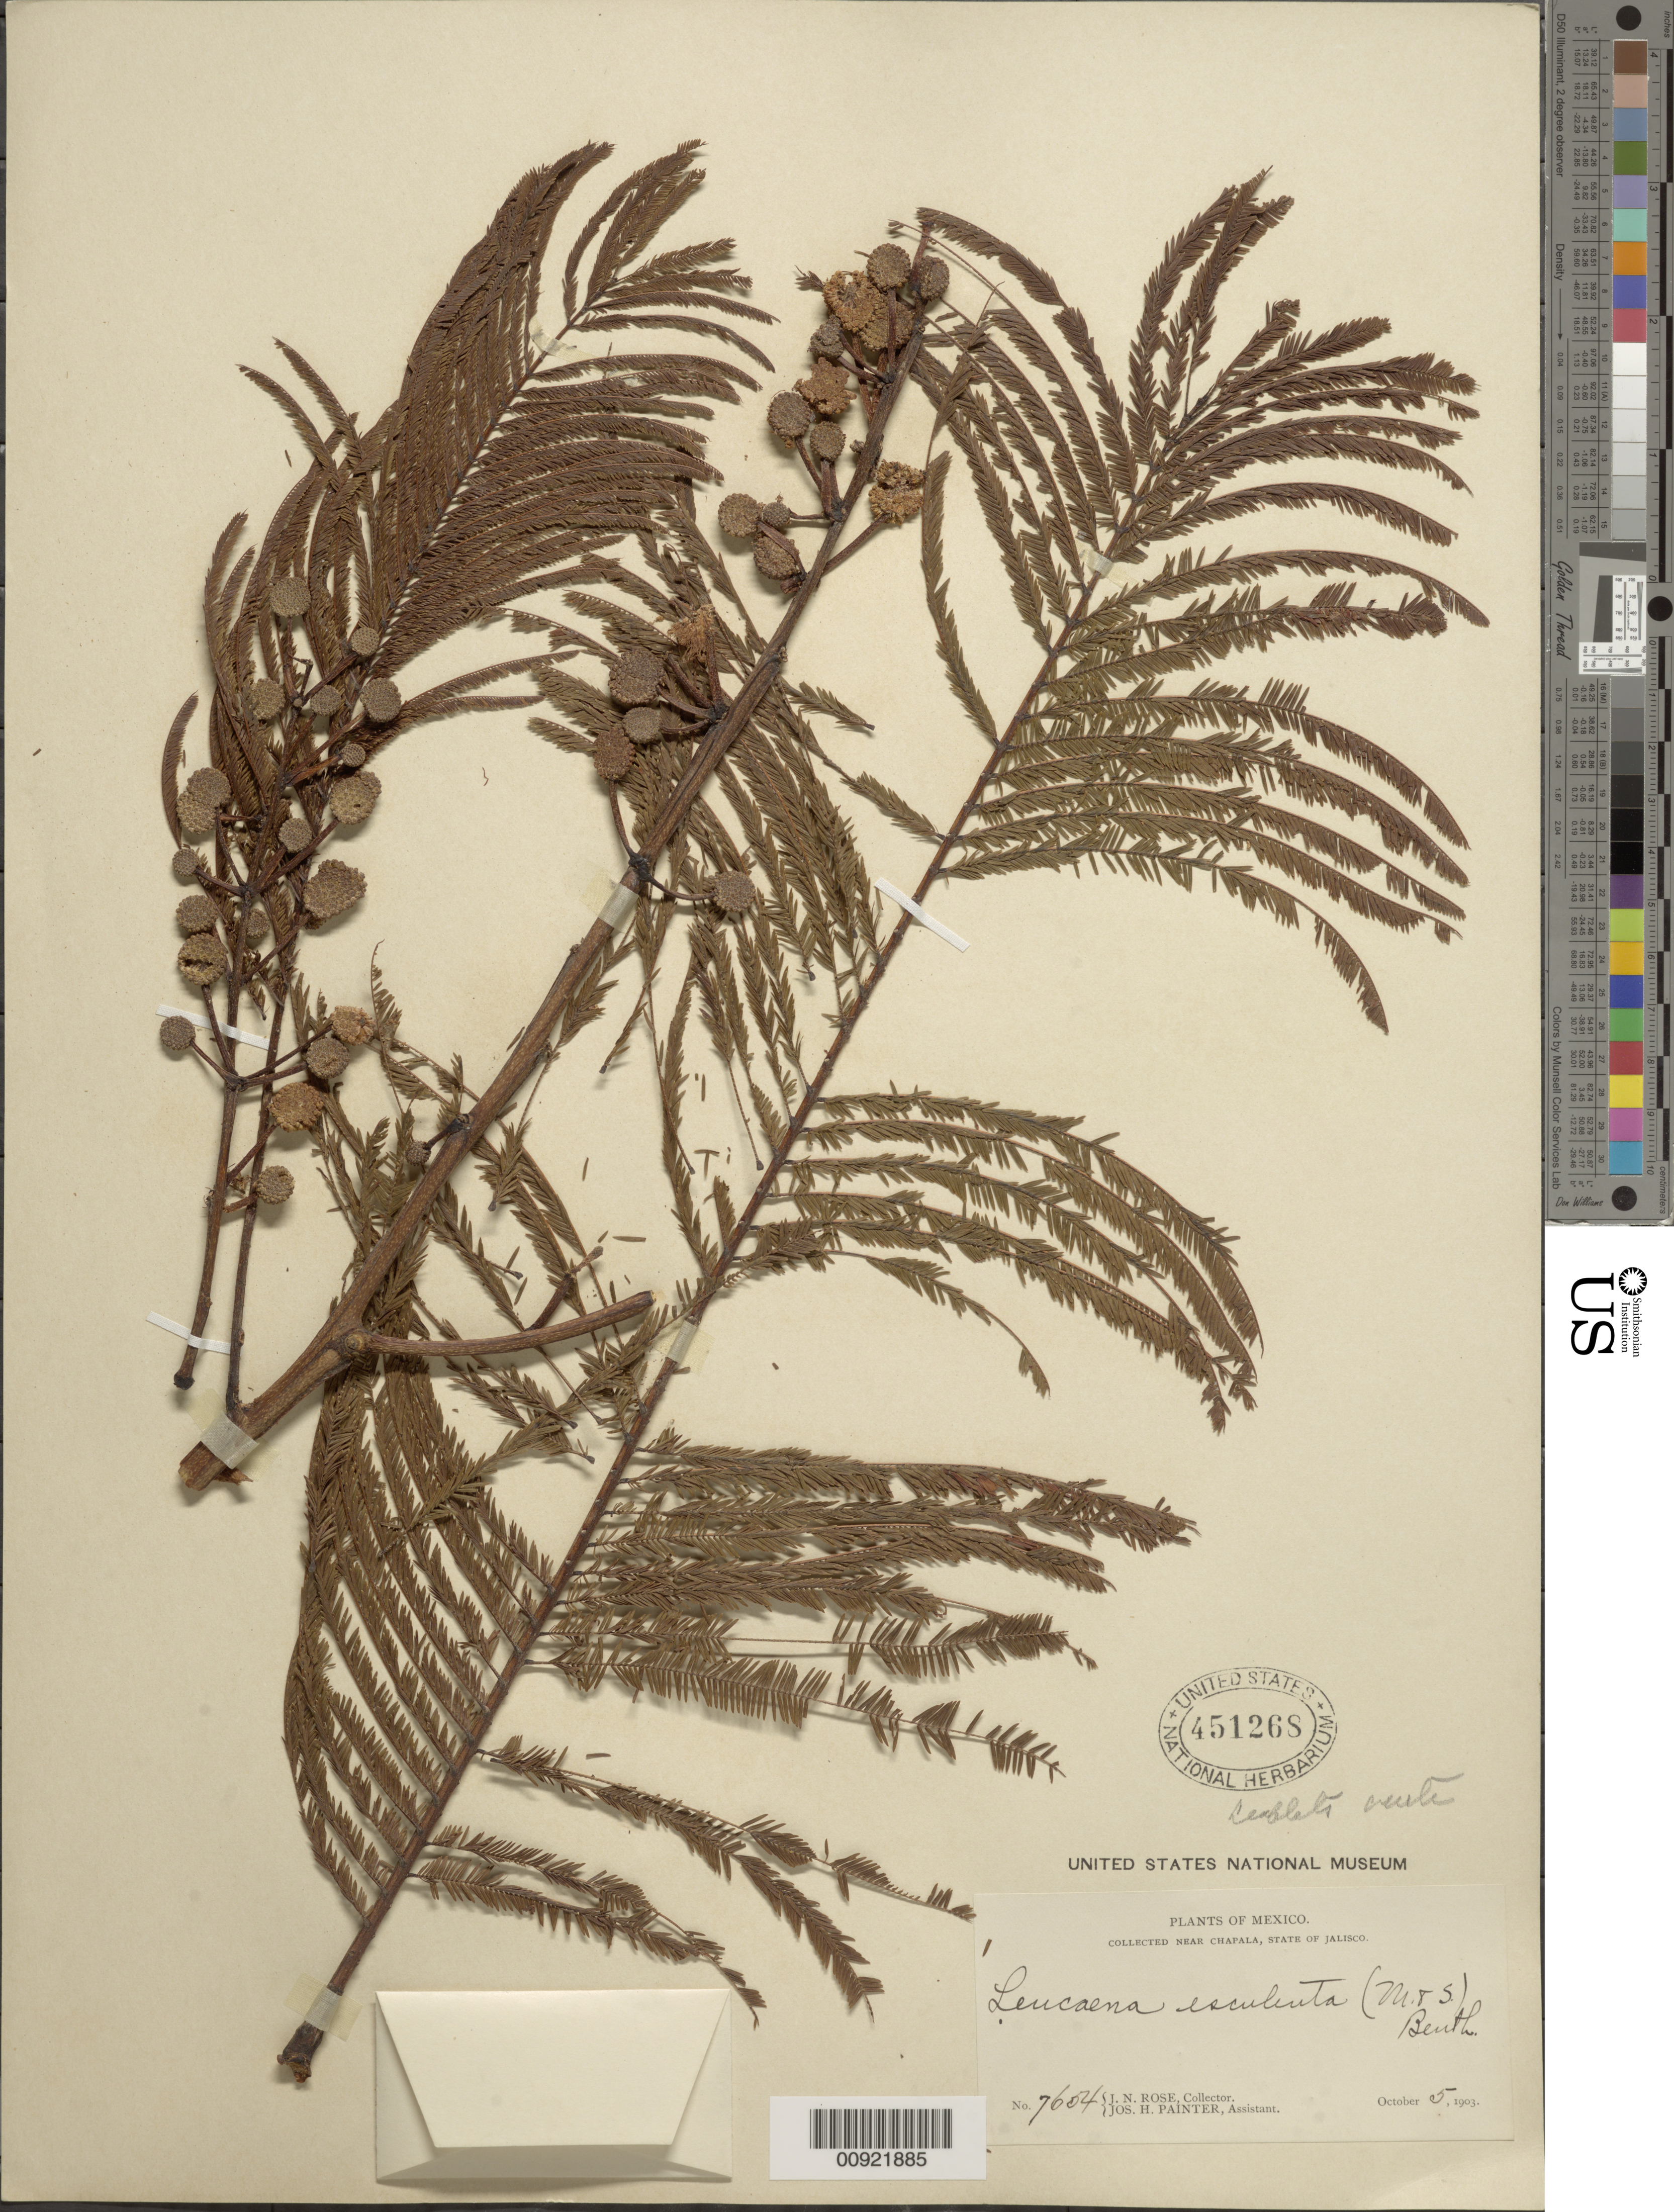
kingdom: Plantae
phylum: Tracheophyta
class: Magnoliopsida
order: Fabales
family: Fabaceae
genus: Leucaena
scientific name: Leucaena esculenta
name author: (Moc. & Sessé ex DC.) Benth.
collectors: J. N. Rose & J. H. Painter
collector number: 7654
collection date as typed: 05 Oct 1903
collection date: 1903-10-05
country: Mexico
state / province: Jalisco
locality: Near Chapala, State of Jalisco.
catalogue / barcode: US 451268